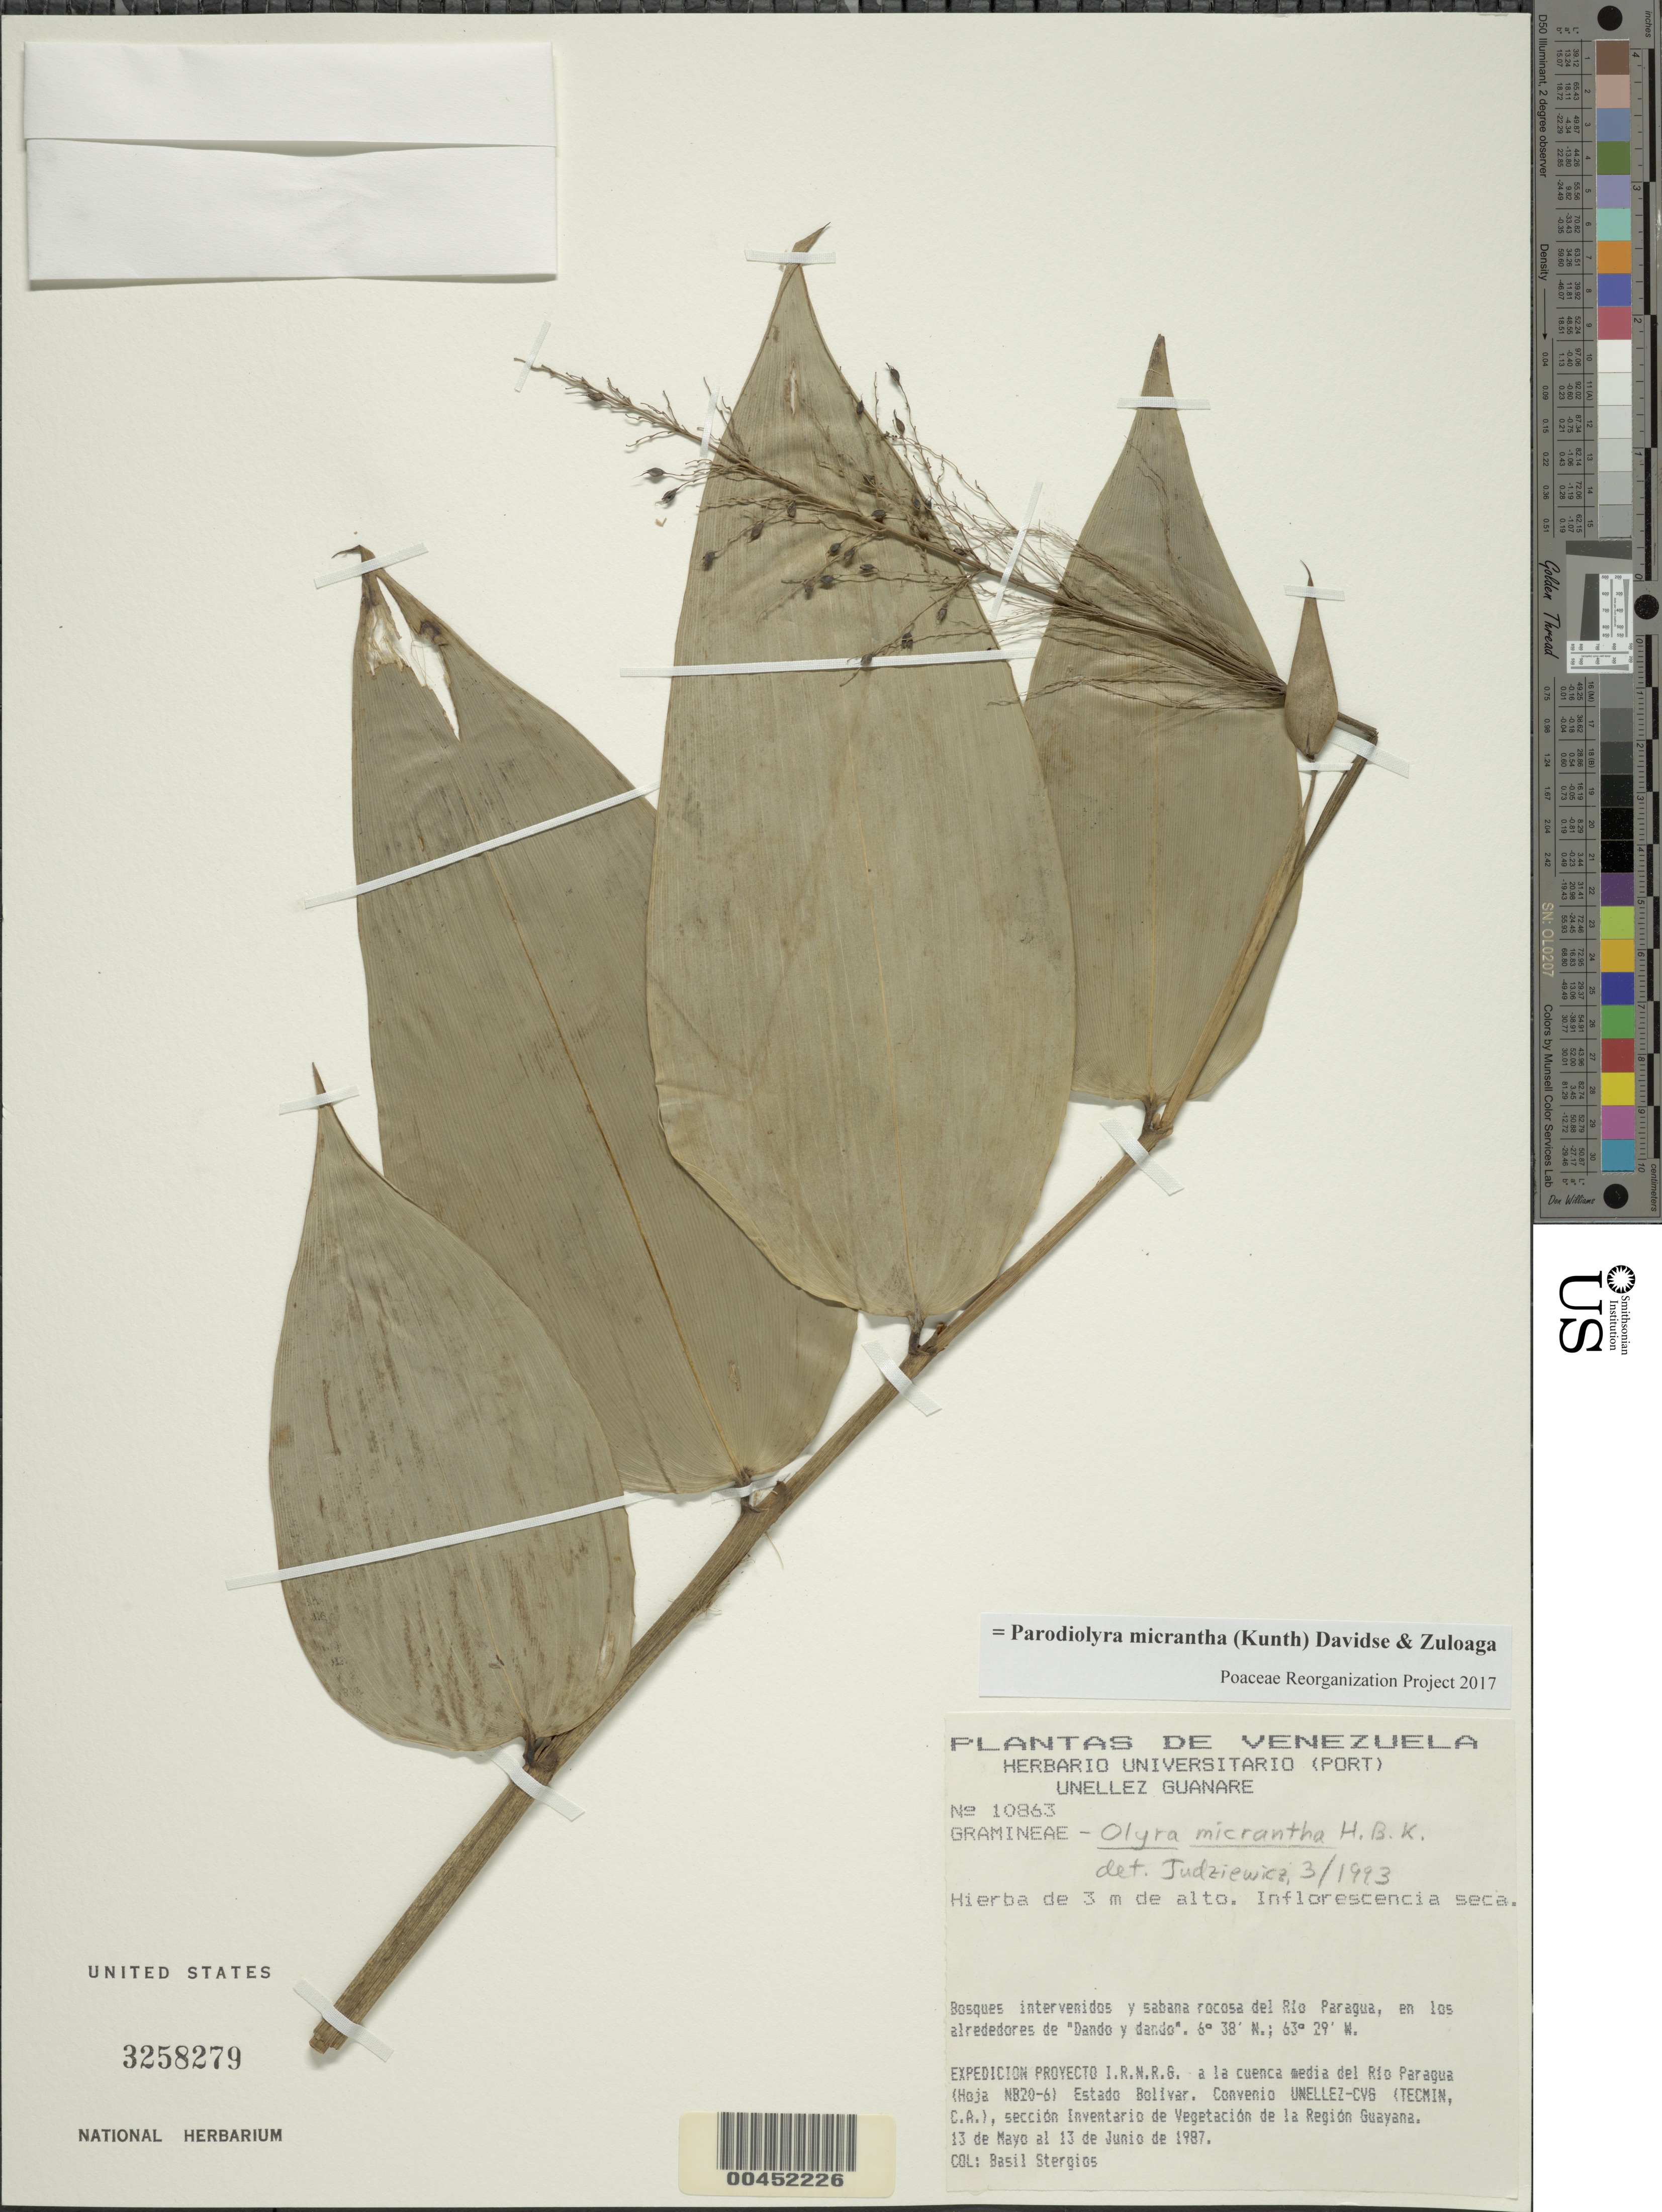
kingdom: Plantae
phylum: Tracheophyta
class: Liliopsida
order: Poales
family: Poaceae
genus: Parodiolyra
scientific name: Parodiolyra micrantha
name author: (Kunth) Davidse & Zuloaga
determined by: Poaceae Reorganization Project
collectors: B. G. Stergios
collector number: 10863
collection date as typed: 13 May 1987 to 13 Jun 1987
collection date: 1987-05-13/1987-06-13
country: Venezuela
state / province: Bolivar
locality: Rio Paragua, en los alrededores de "Dando y Dando"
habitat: Forest on mtn slope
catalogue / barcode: US 3258279